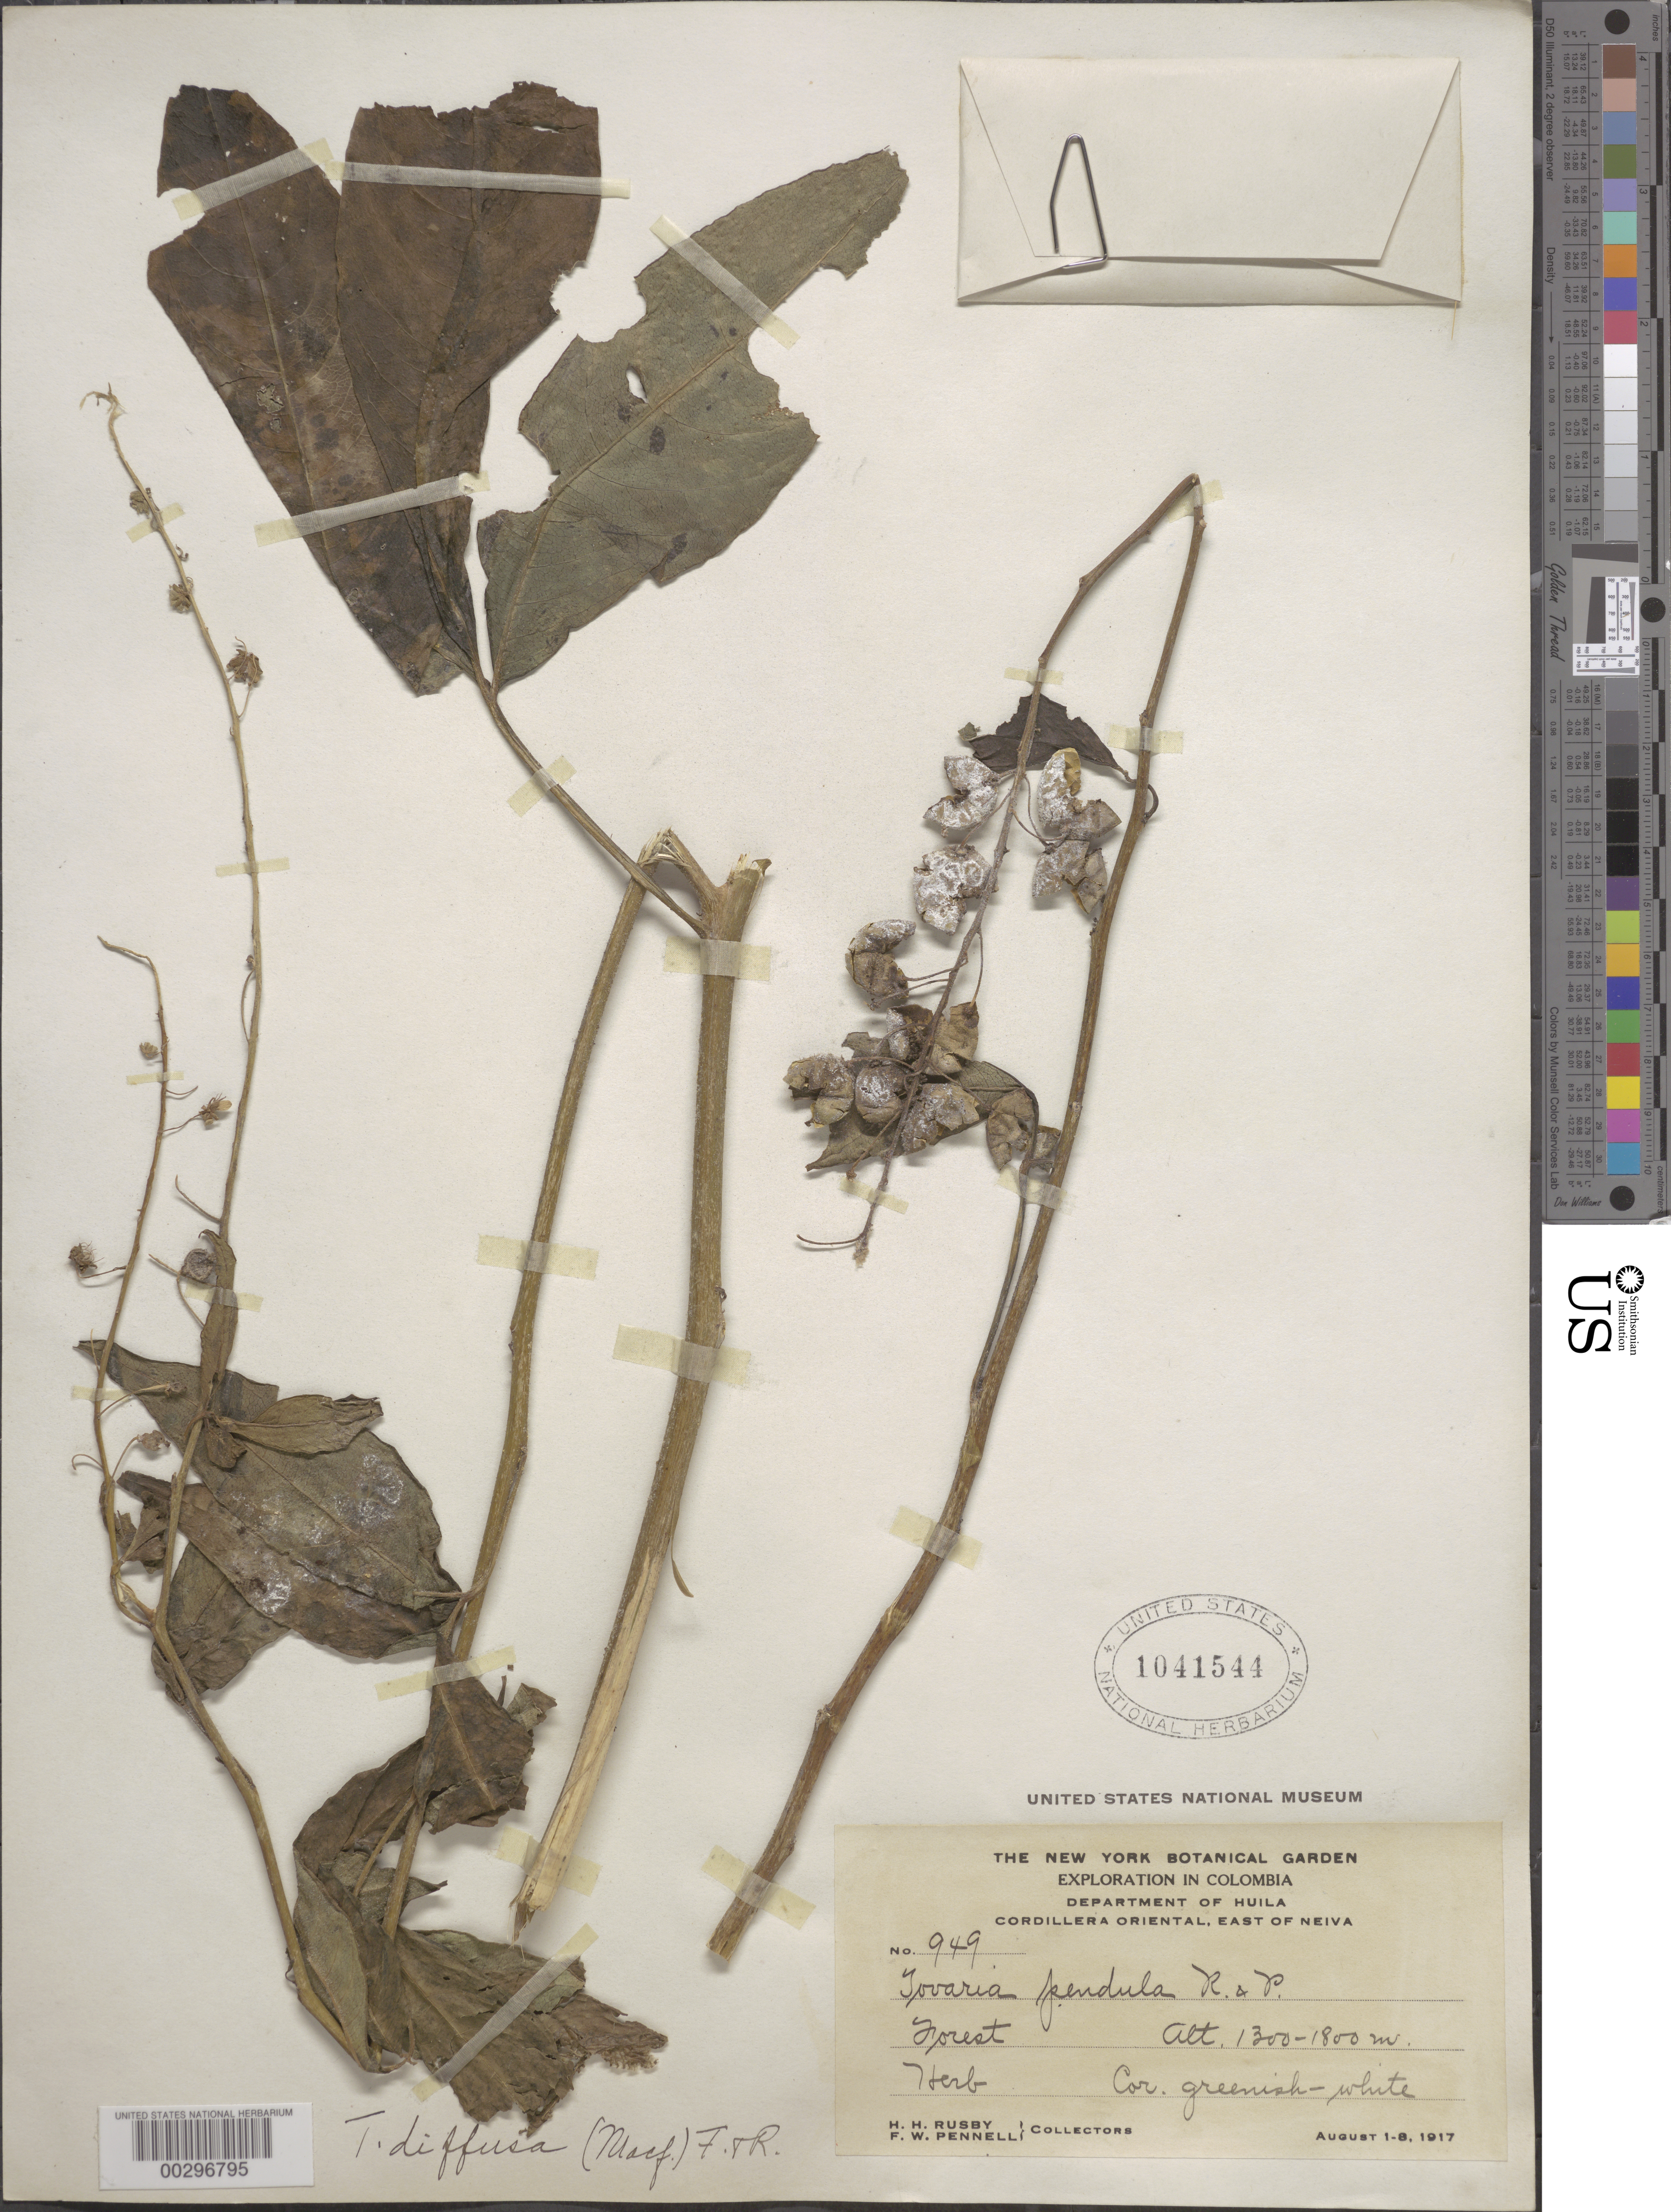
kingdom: Plantae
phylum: Tracheophyta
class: Magnoliopsida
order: Brassicales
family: Tovariaceae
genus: Tovaria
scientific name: Tovaria pendula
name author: Ruiz & Pav.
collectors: H. H. Rusby & F. W. Pennell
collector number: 949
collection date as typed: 01 Aug 1917 to 08 Aug 1917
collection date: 1917-08-01/1917-08-08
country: Colombia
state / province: Huila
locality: E of Neiva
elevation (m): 1300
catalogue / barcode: US 1041544